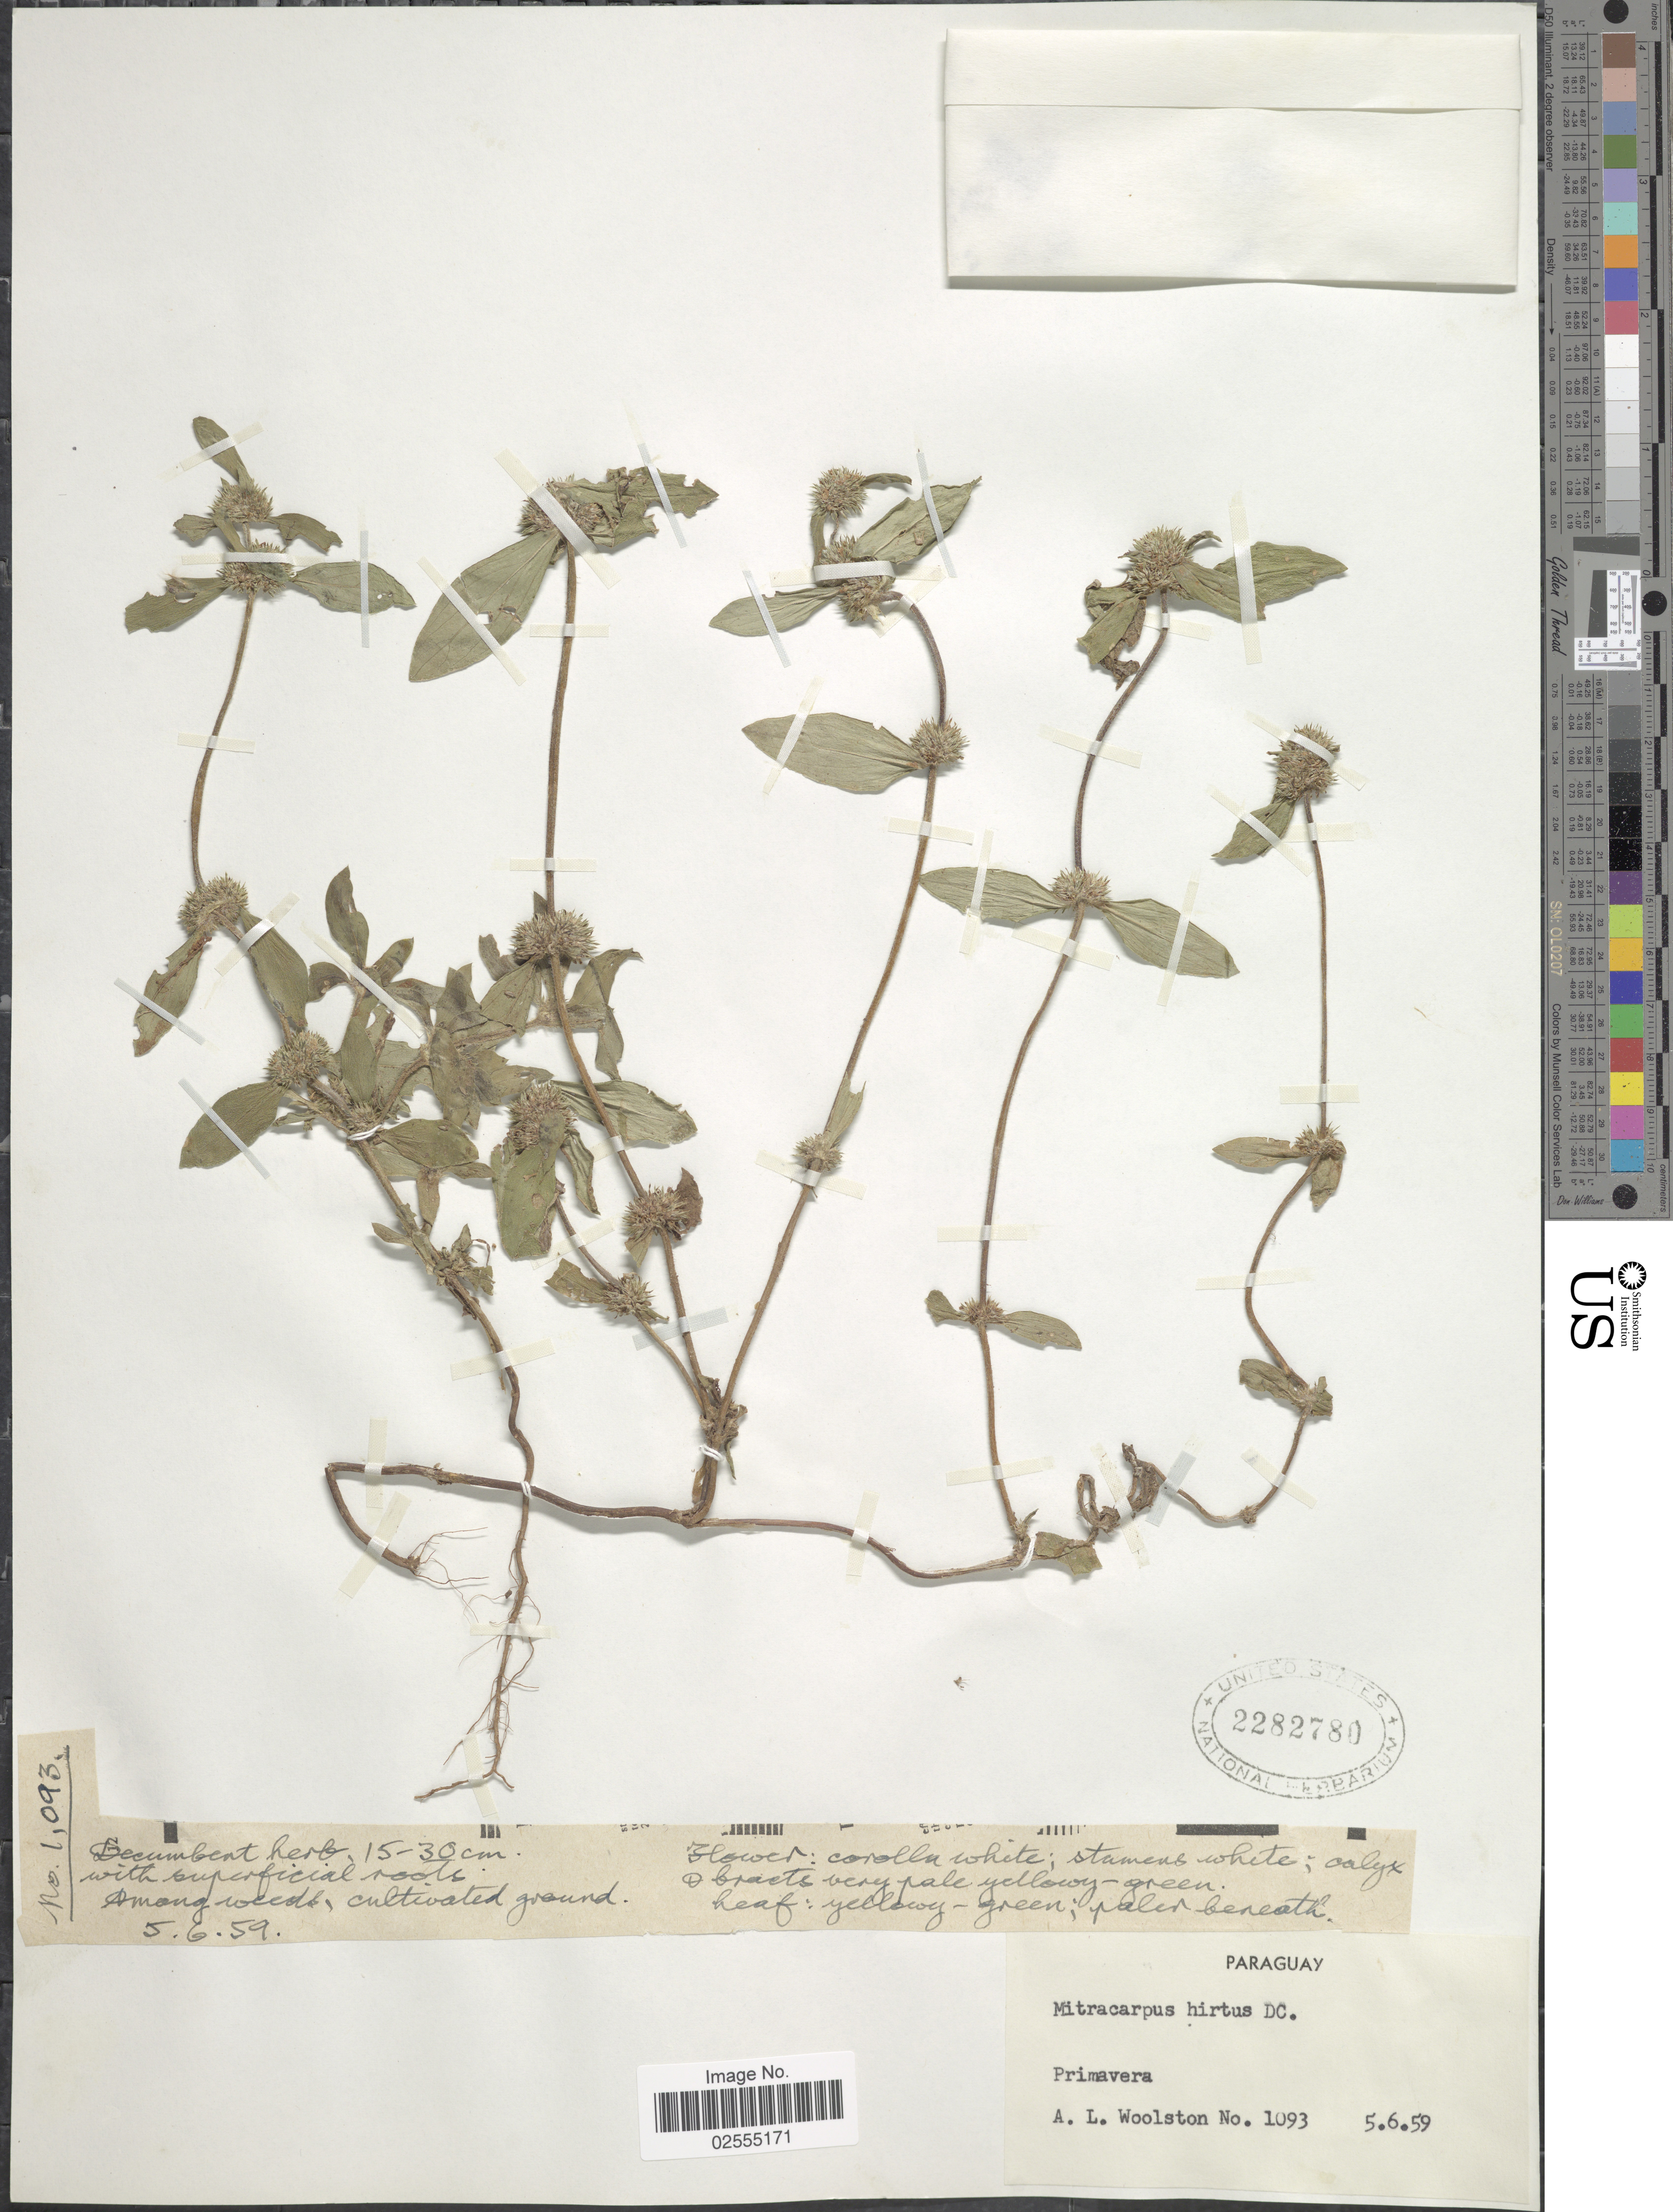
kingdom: Plantae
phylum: Tracheophyta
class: Magnoliopsida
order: Gentianales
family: Rubiaceae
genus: Mitracarpus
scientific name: Mitracarpus hirtus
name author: (L.) DC.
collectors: A. Woolston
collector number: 1093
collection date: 1959-06-05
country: Paraguay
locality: Primavera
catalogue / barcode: US 2282780